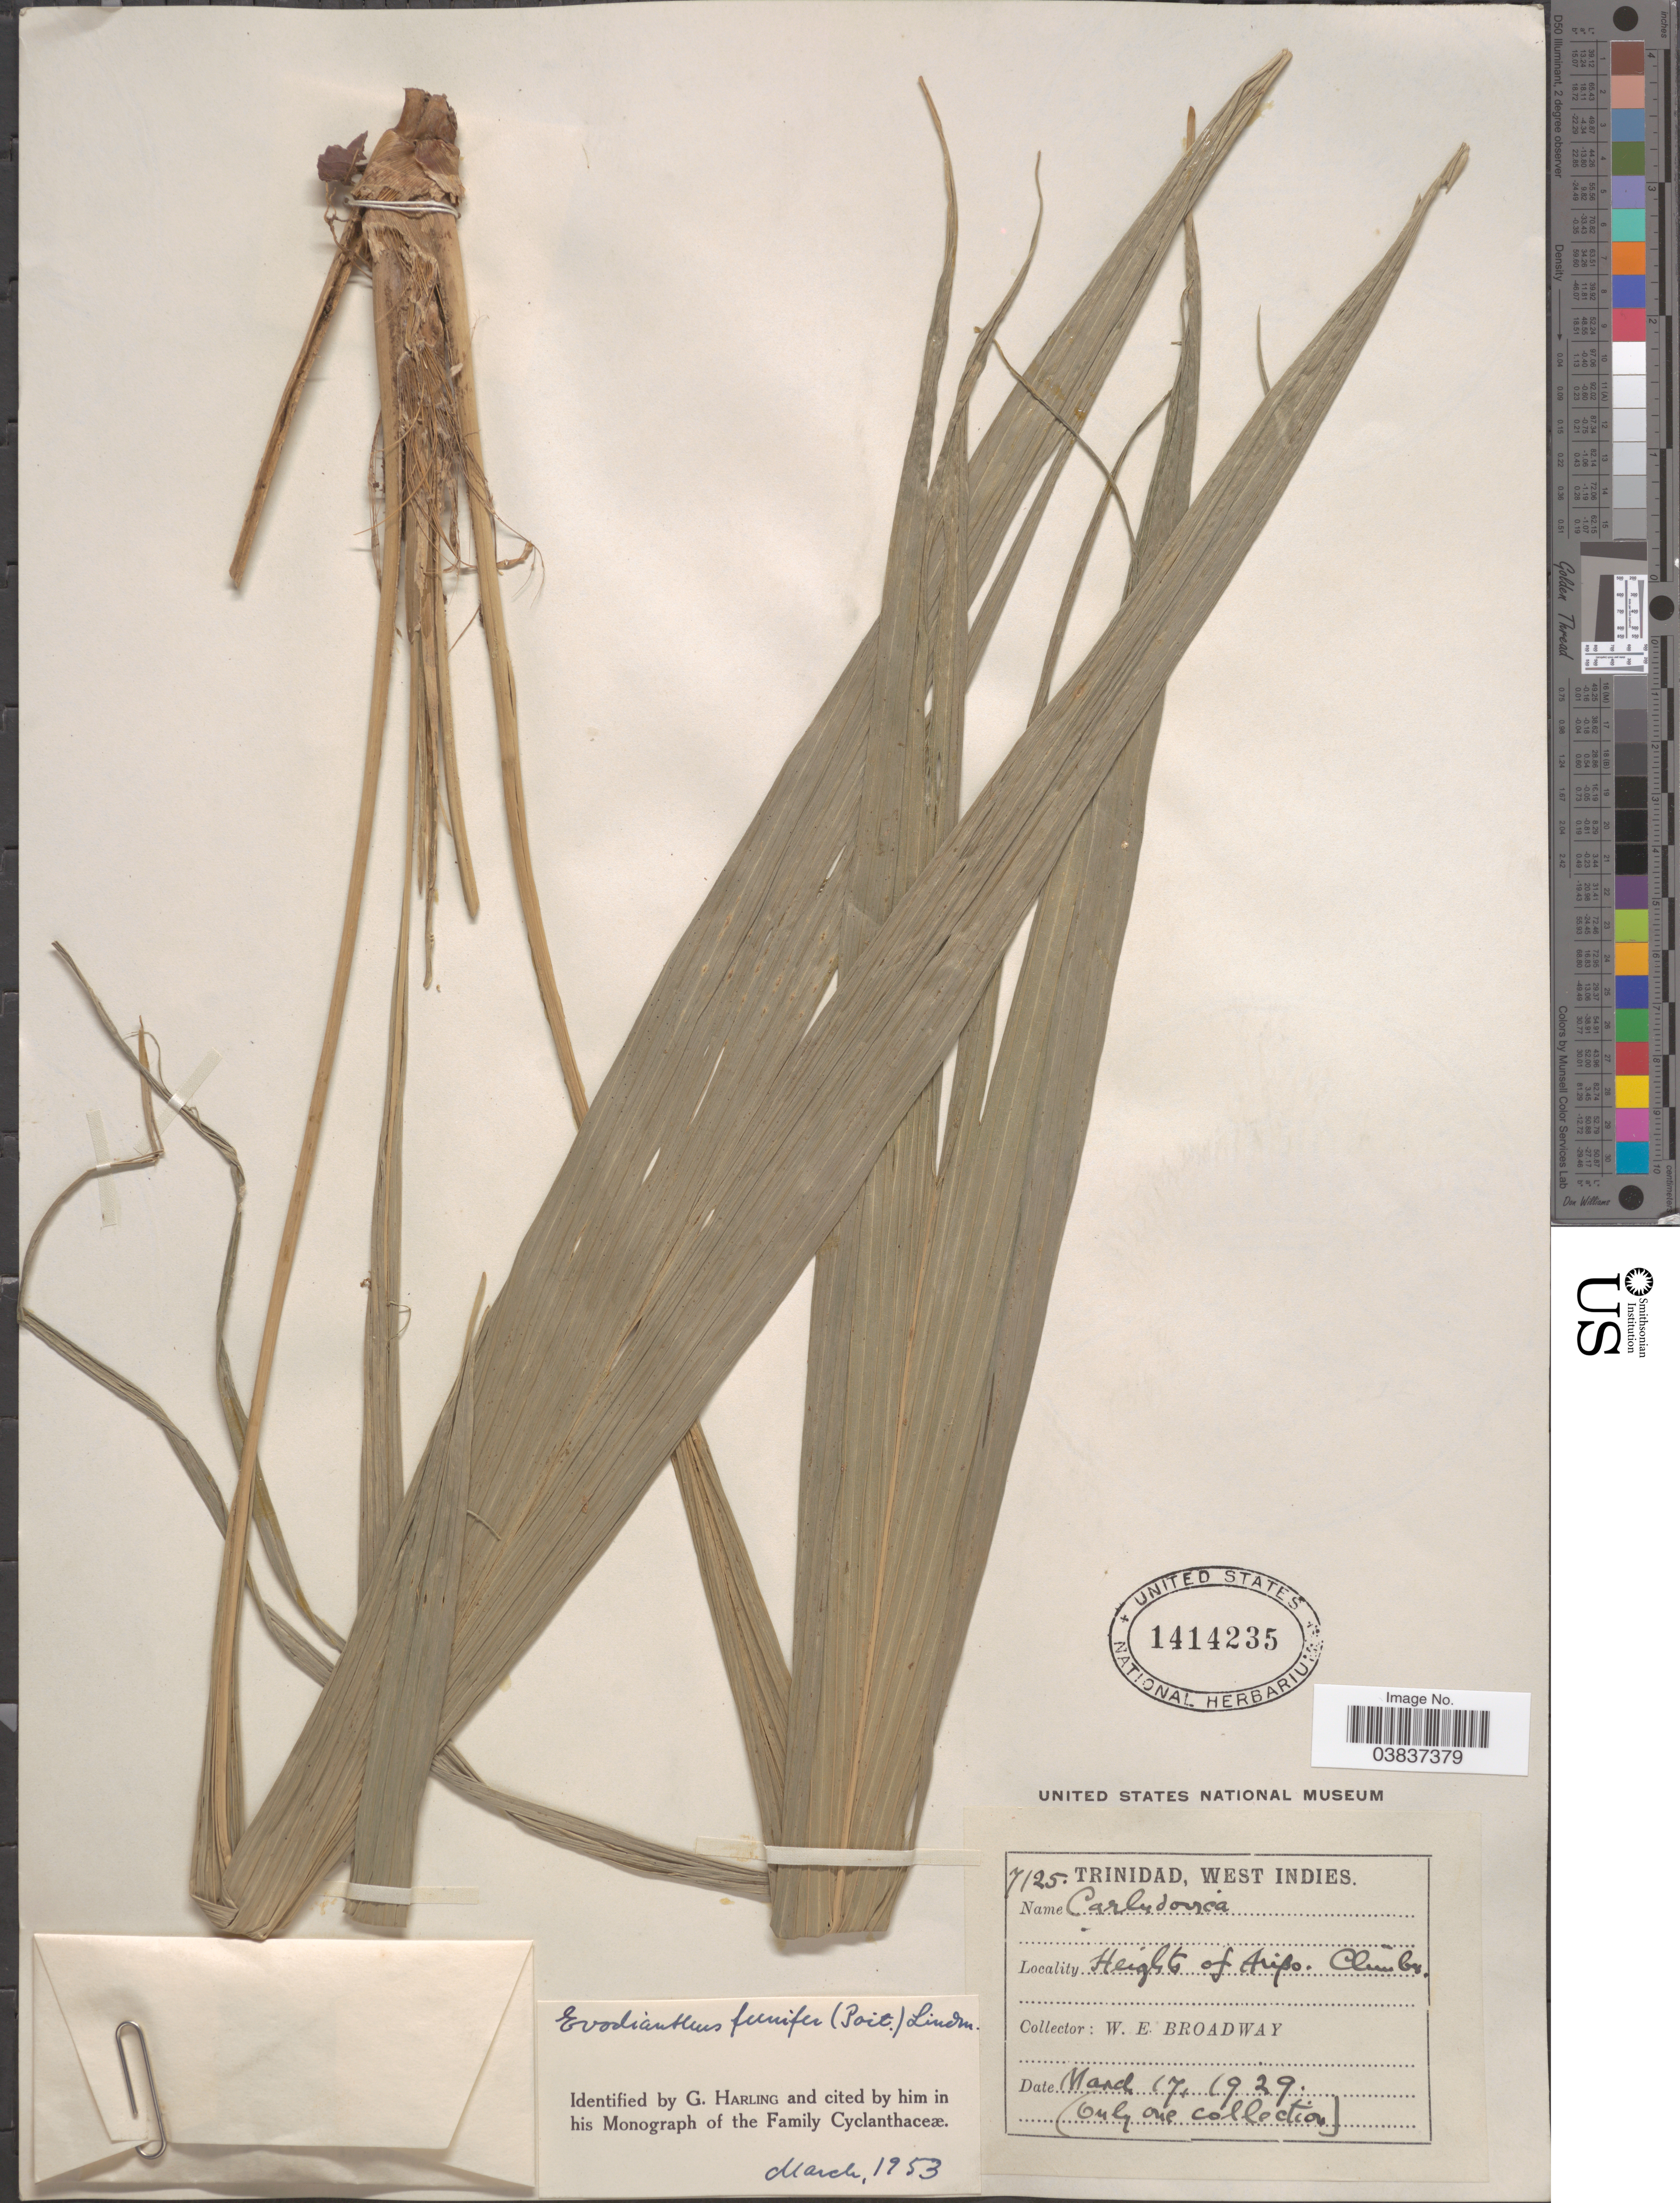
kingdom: Plantae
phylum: Tracheophyta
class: Liliopsida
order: Pandanales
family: Cyclanthaceae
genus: Evodianthus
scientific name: Evodianthus funifer subsp. funifer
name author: (Poit.) Lindm.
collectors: W. E. Broadway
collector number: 7125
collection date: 1929-03-17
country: Trinidad and Tobago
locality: Trinidad. Aripo.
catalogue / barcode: US 1414235